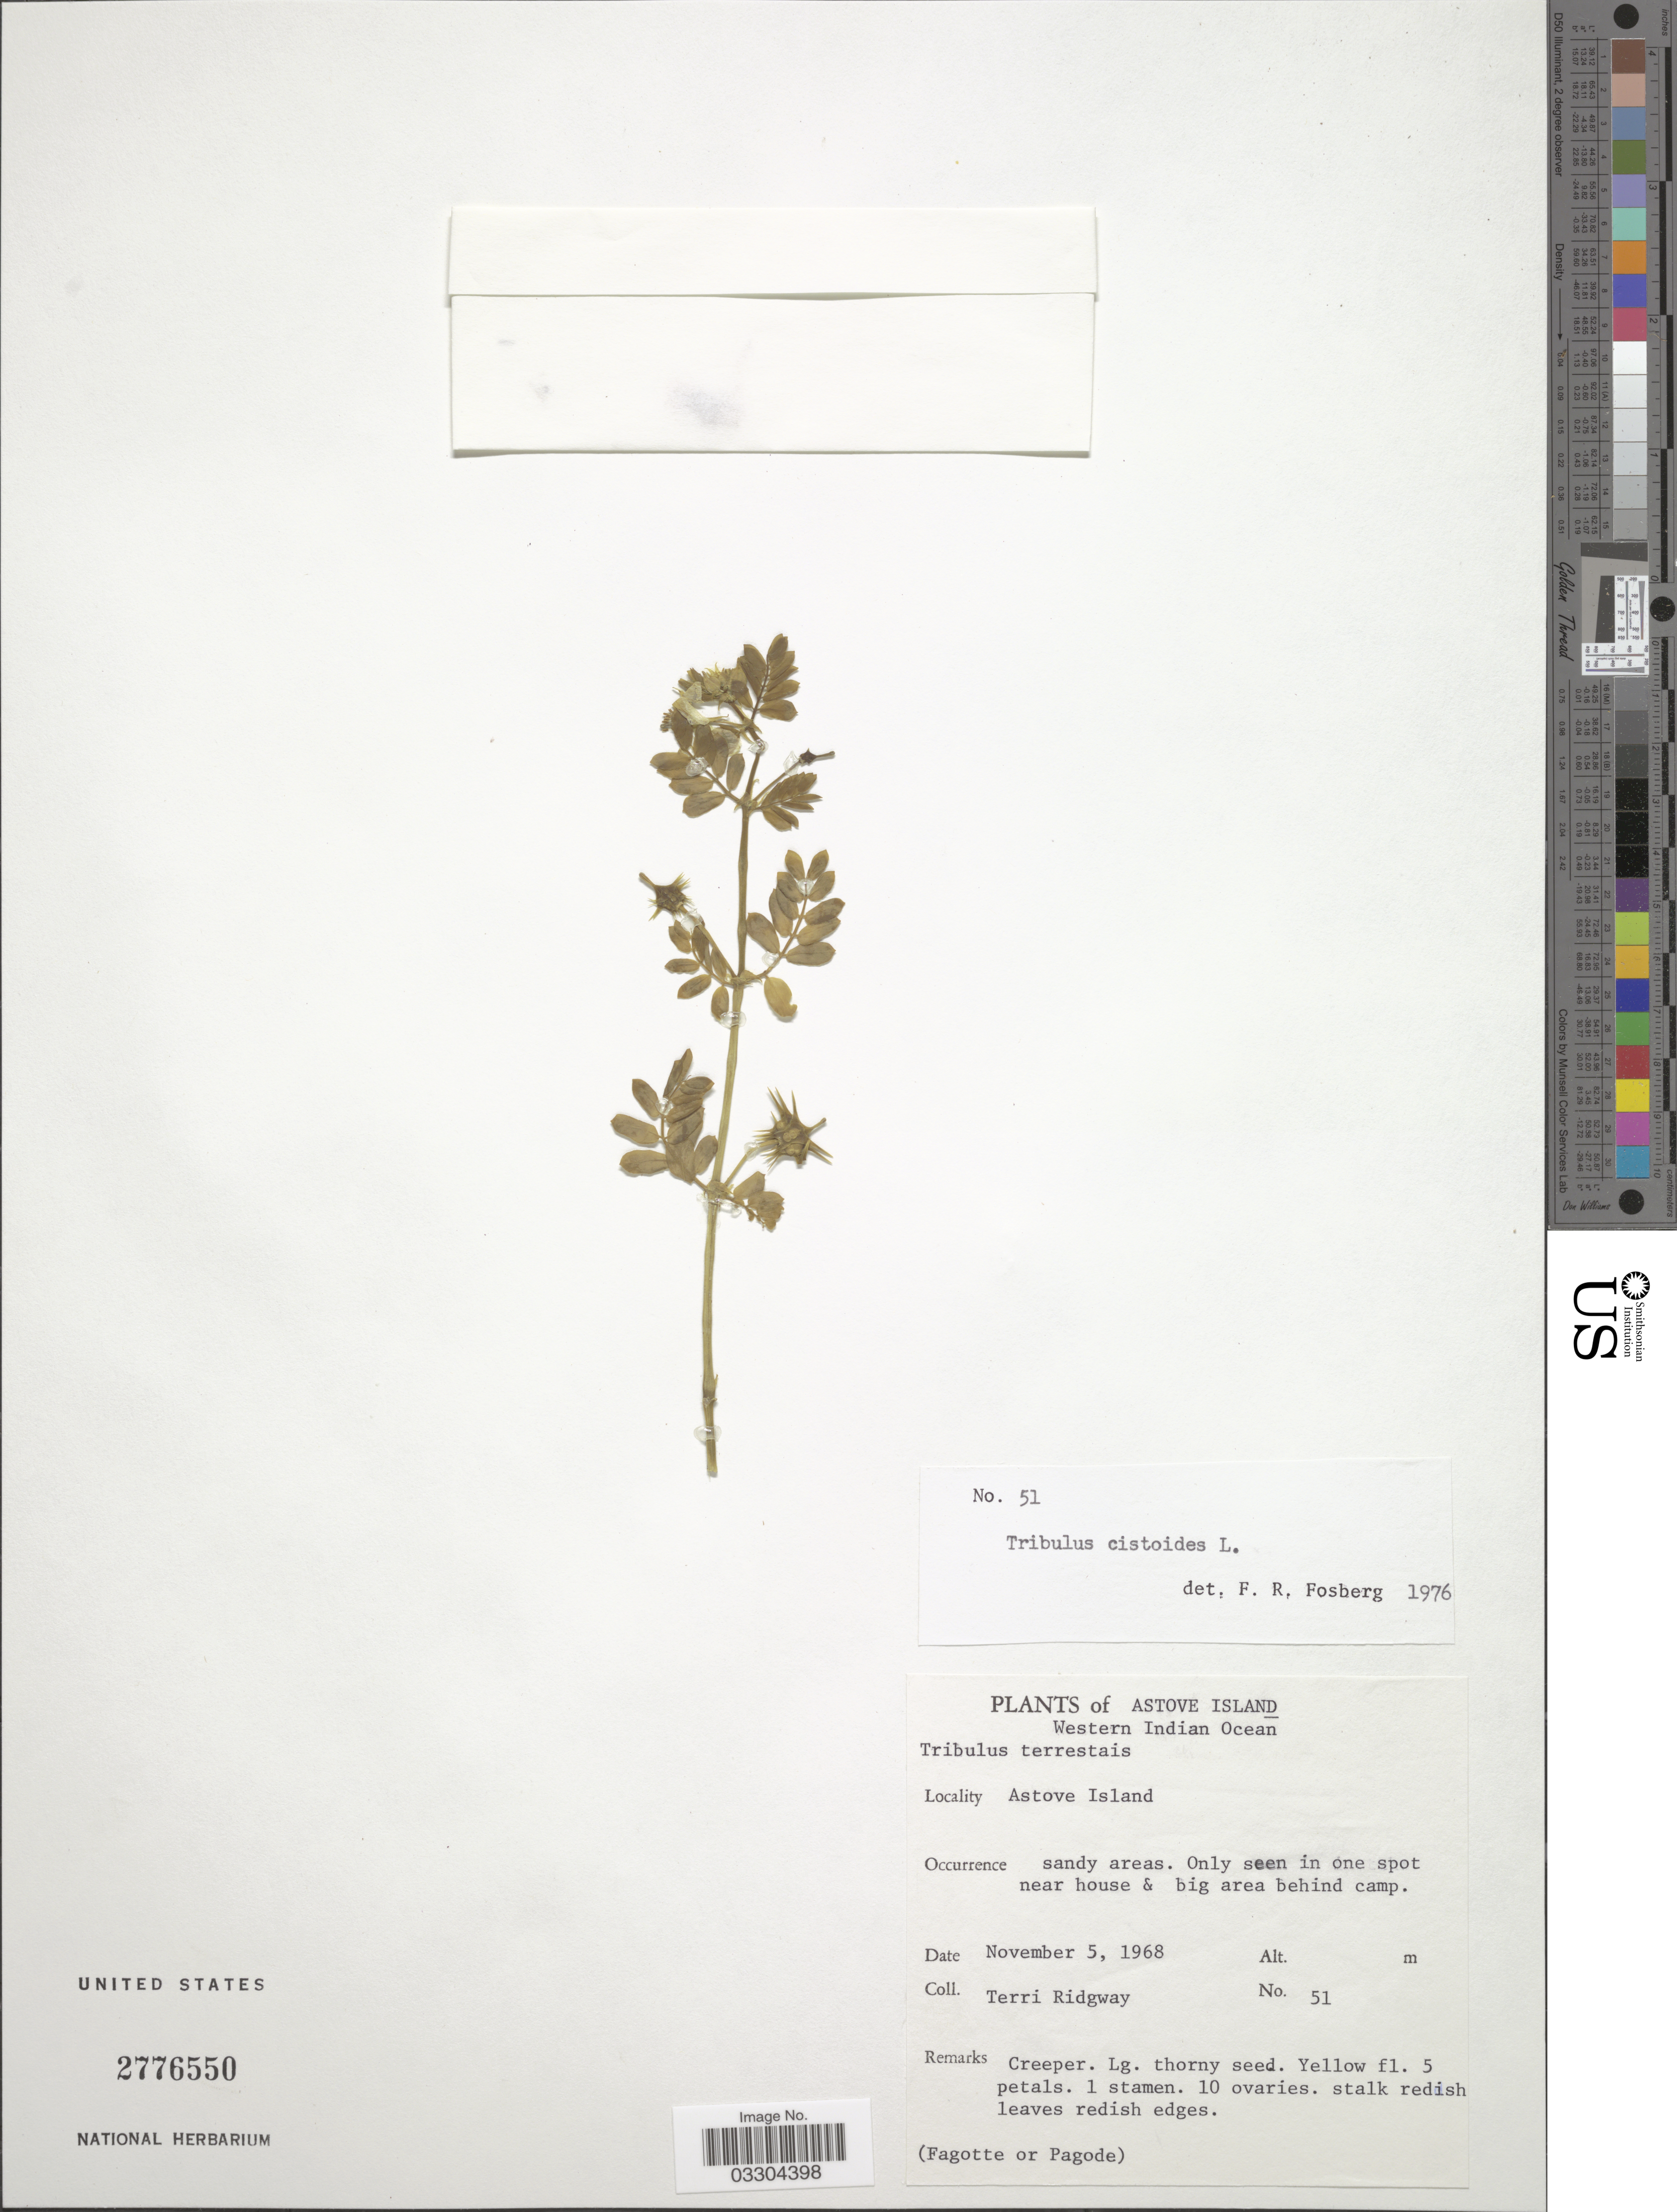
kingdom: Plantae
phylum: Tracheophyta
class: Magnoliopsida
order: Zygophyllales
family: Zygophyllaceae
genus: Tribulus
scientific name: Tribulus cistoides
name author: L.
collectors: T. Ridgway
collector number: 51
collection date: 1968-11-05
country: Seychelles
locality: Astove Island. Western Indian Ocean. Astove Island. Near house & big area behind camp.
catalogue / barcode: US 2776550